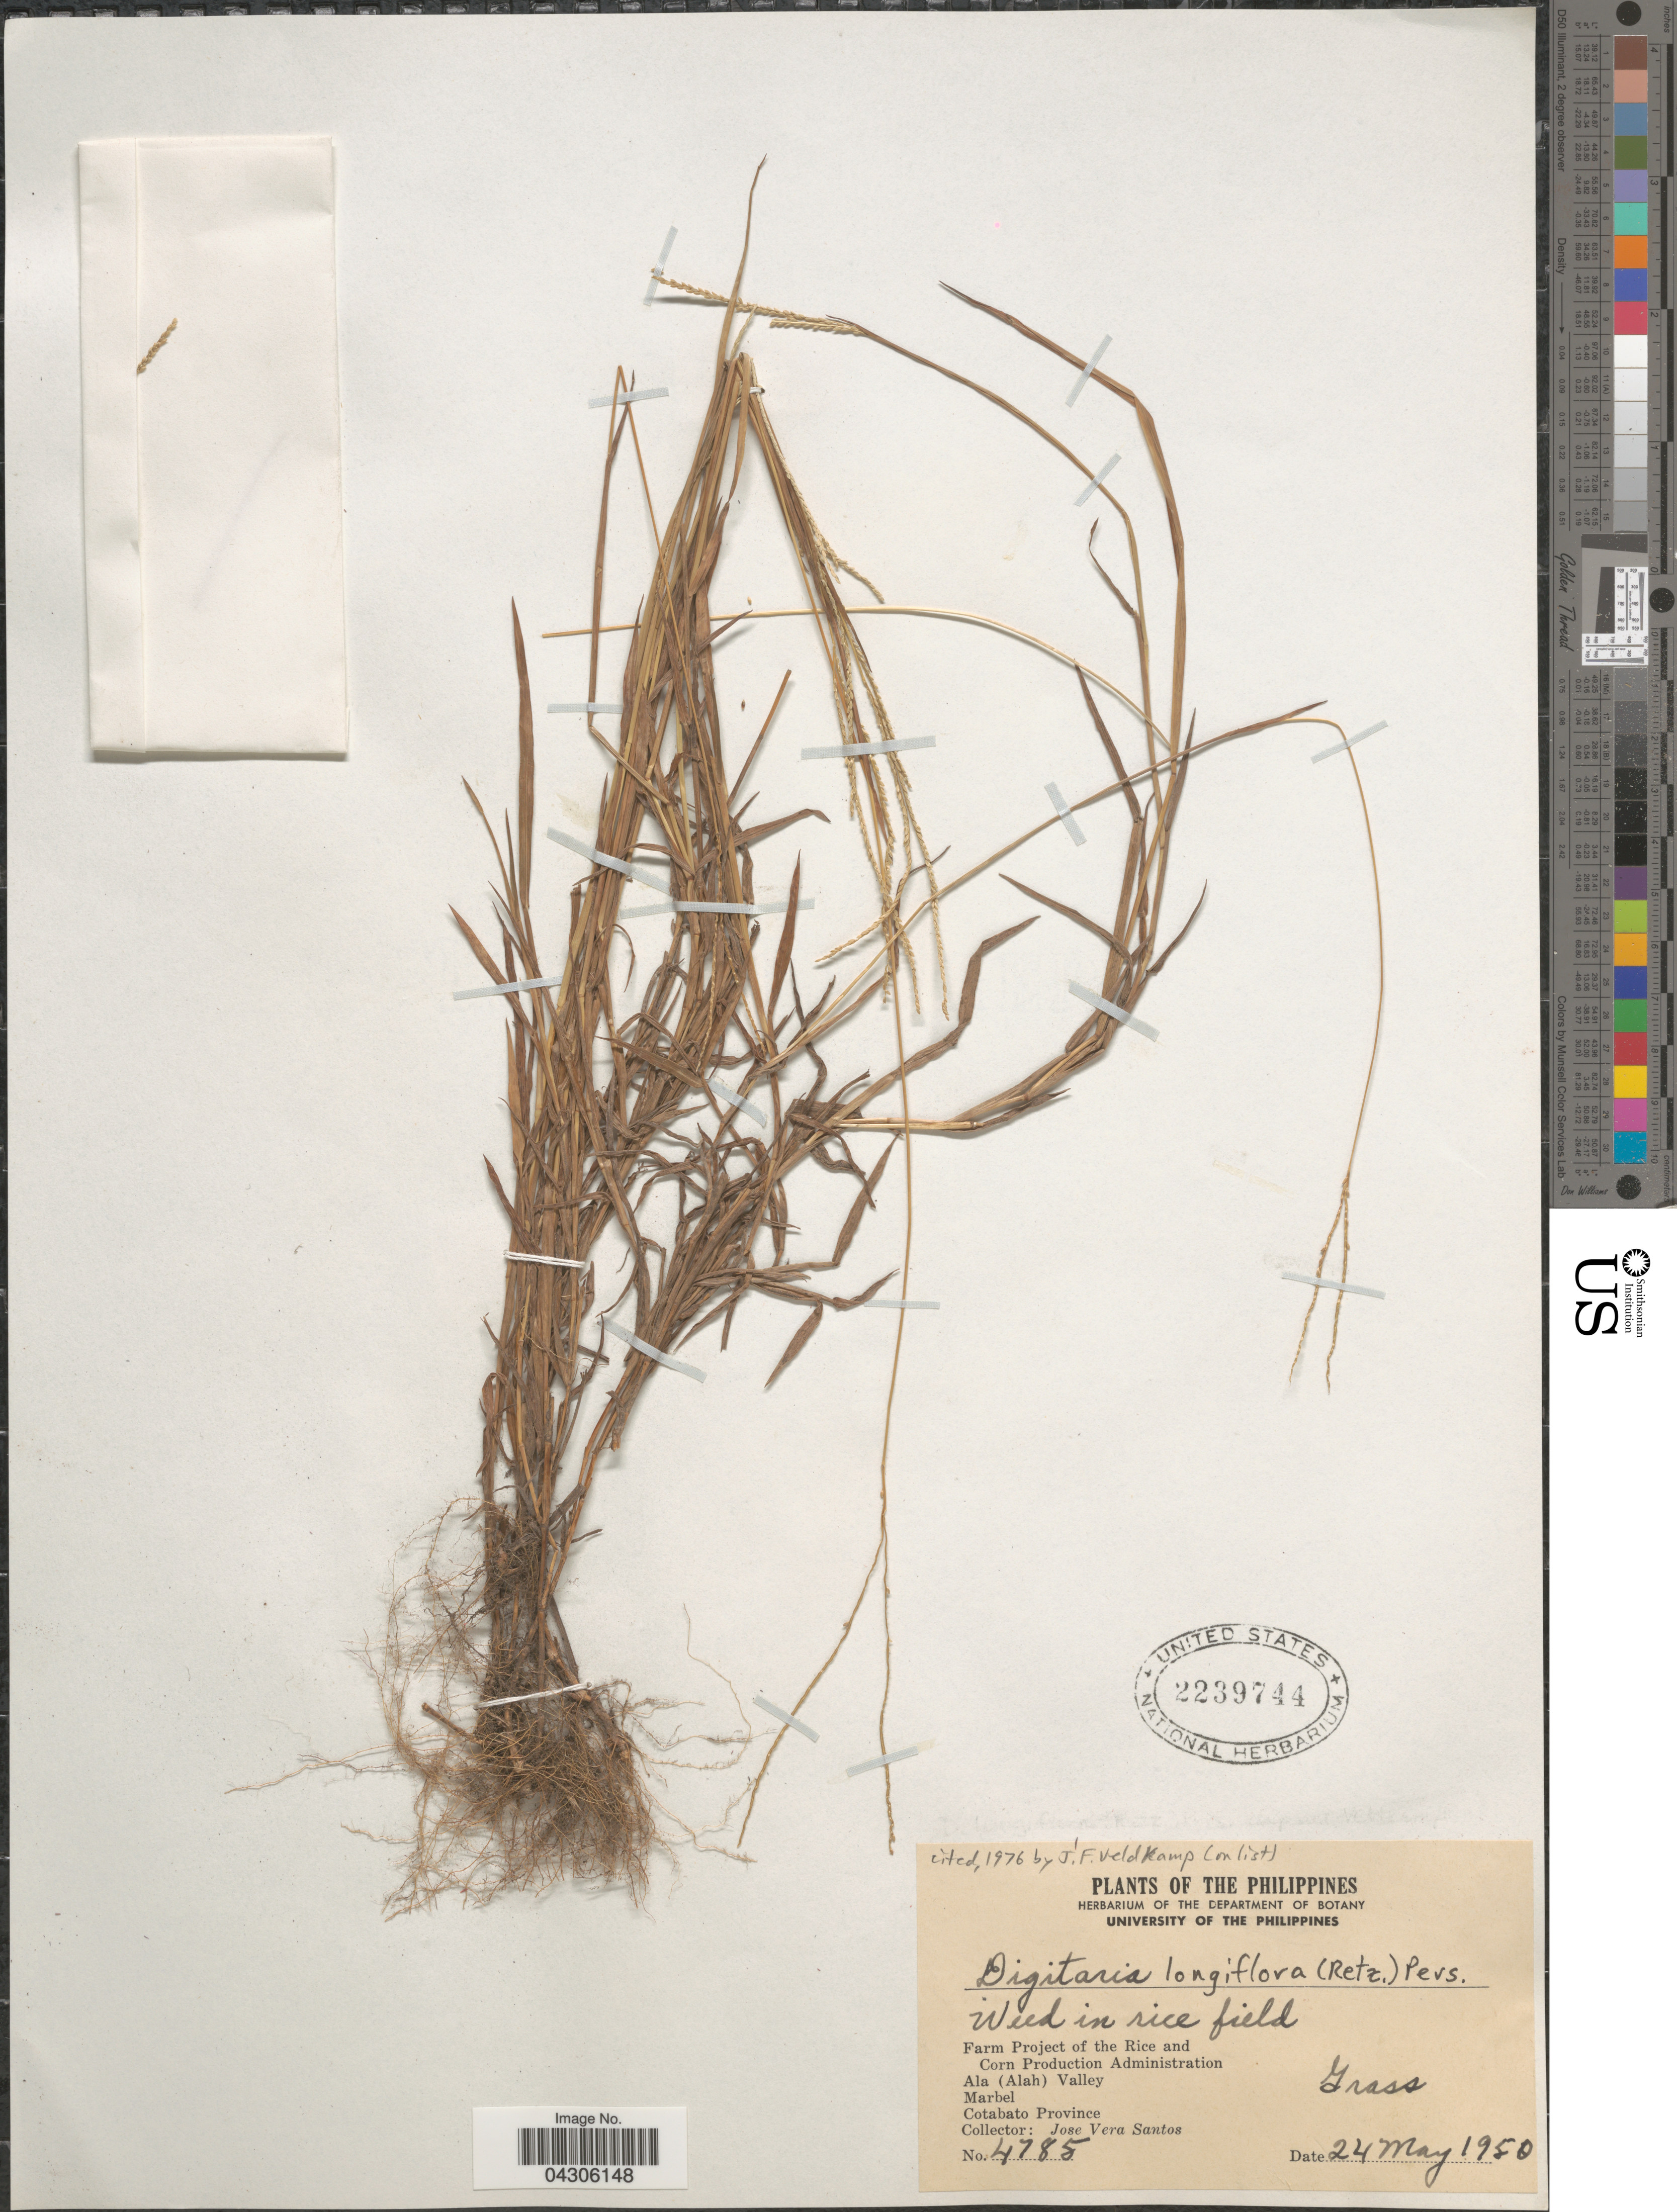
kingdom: Plantae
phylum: Tracheophyta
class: Liliopsida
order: Poales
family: Poaceae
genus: Digitaria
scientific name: Digitaria longiflora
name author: (Retz.) Pers.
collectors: J. Santos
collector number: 4785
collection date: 1950-05-24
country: Philippines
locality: Farm Project of the Rice and Corn Production Administration. Ala (Alah) Valley. Marbel. Cotabato Province. Weed in rice field.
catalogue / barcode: US 2239744